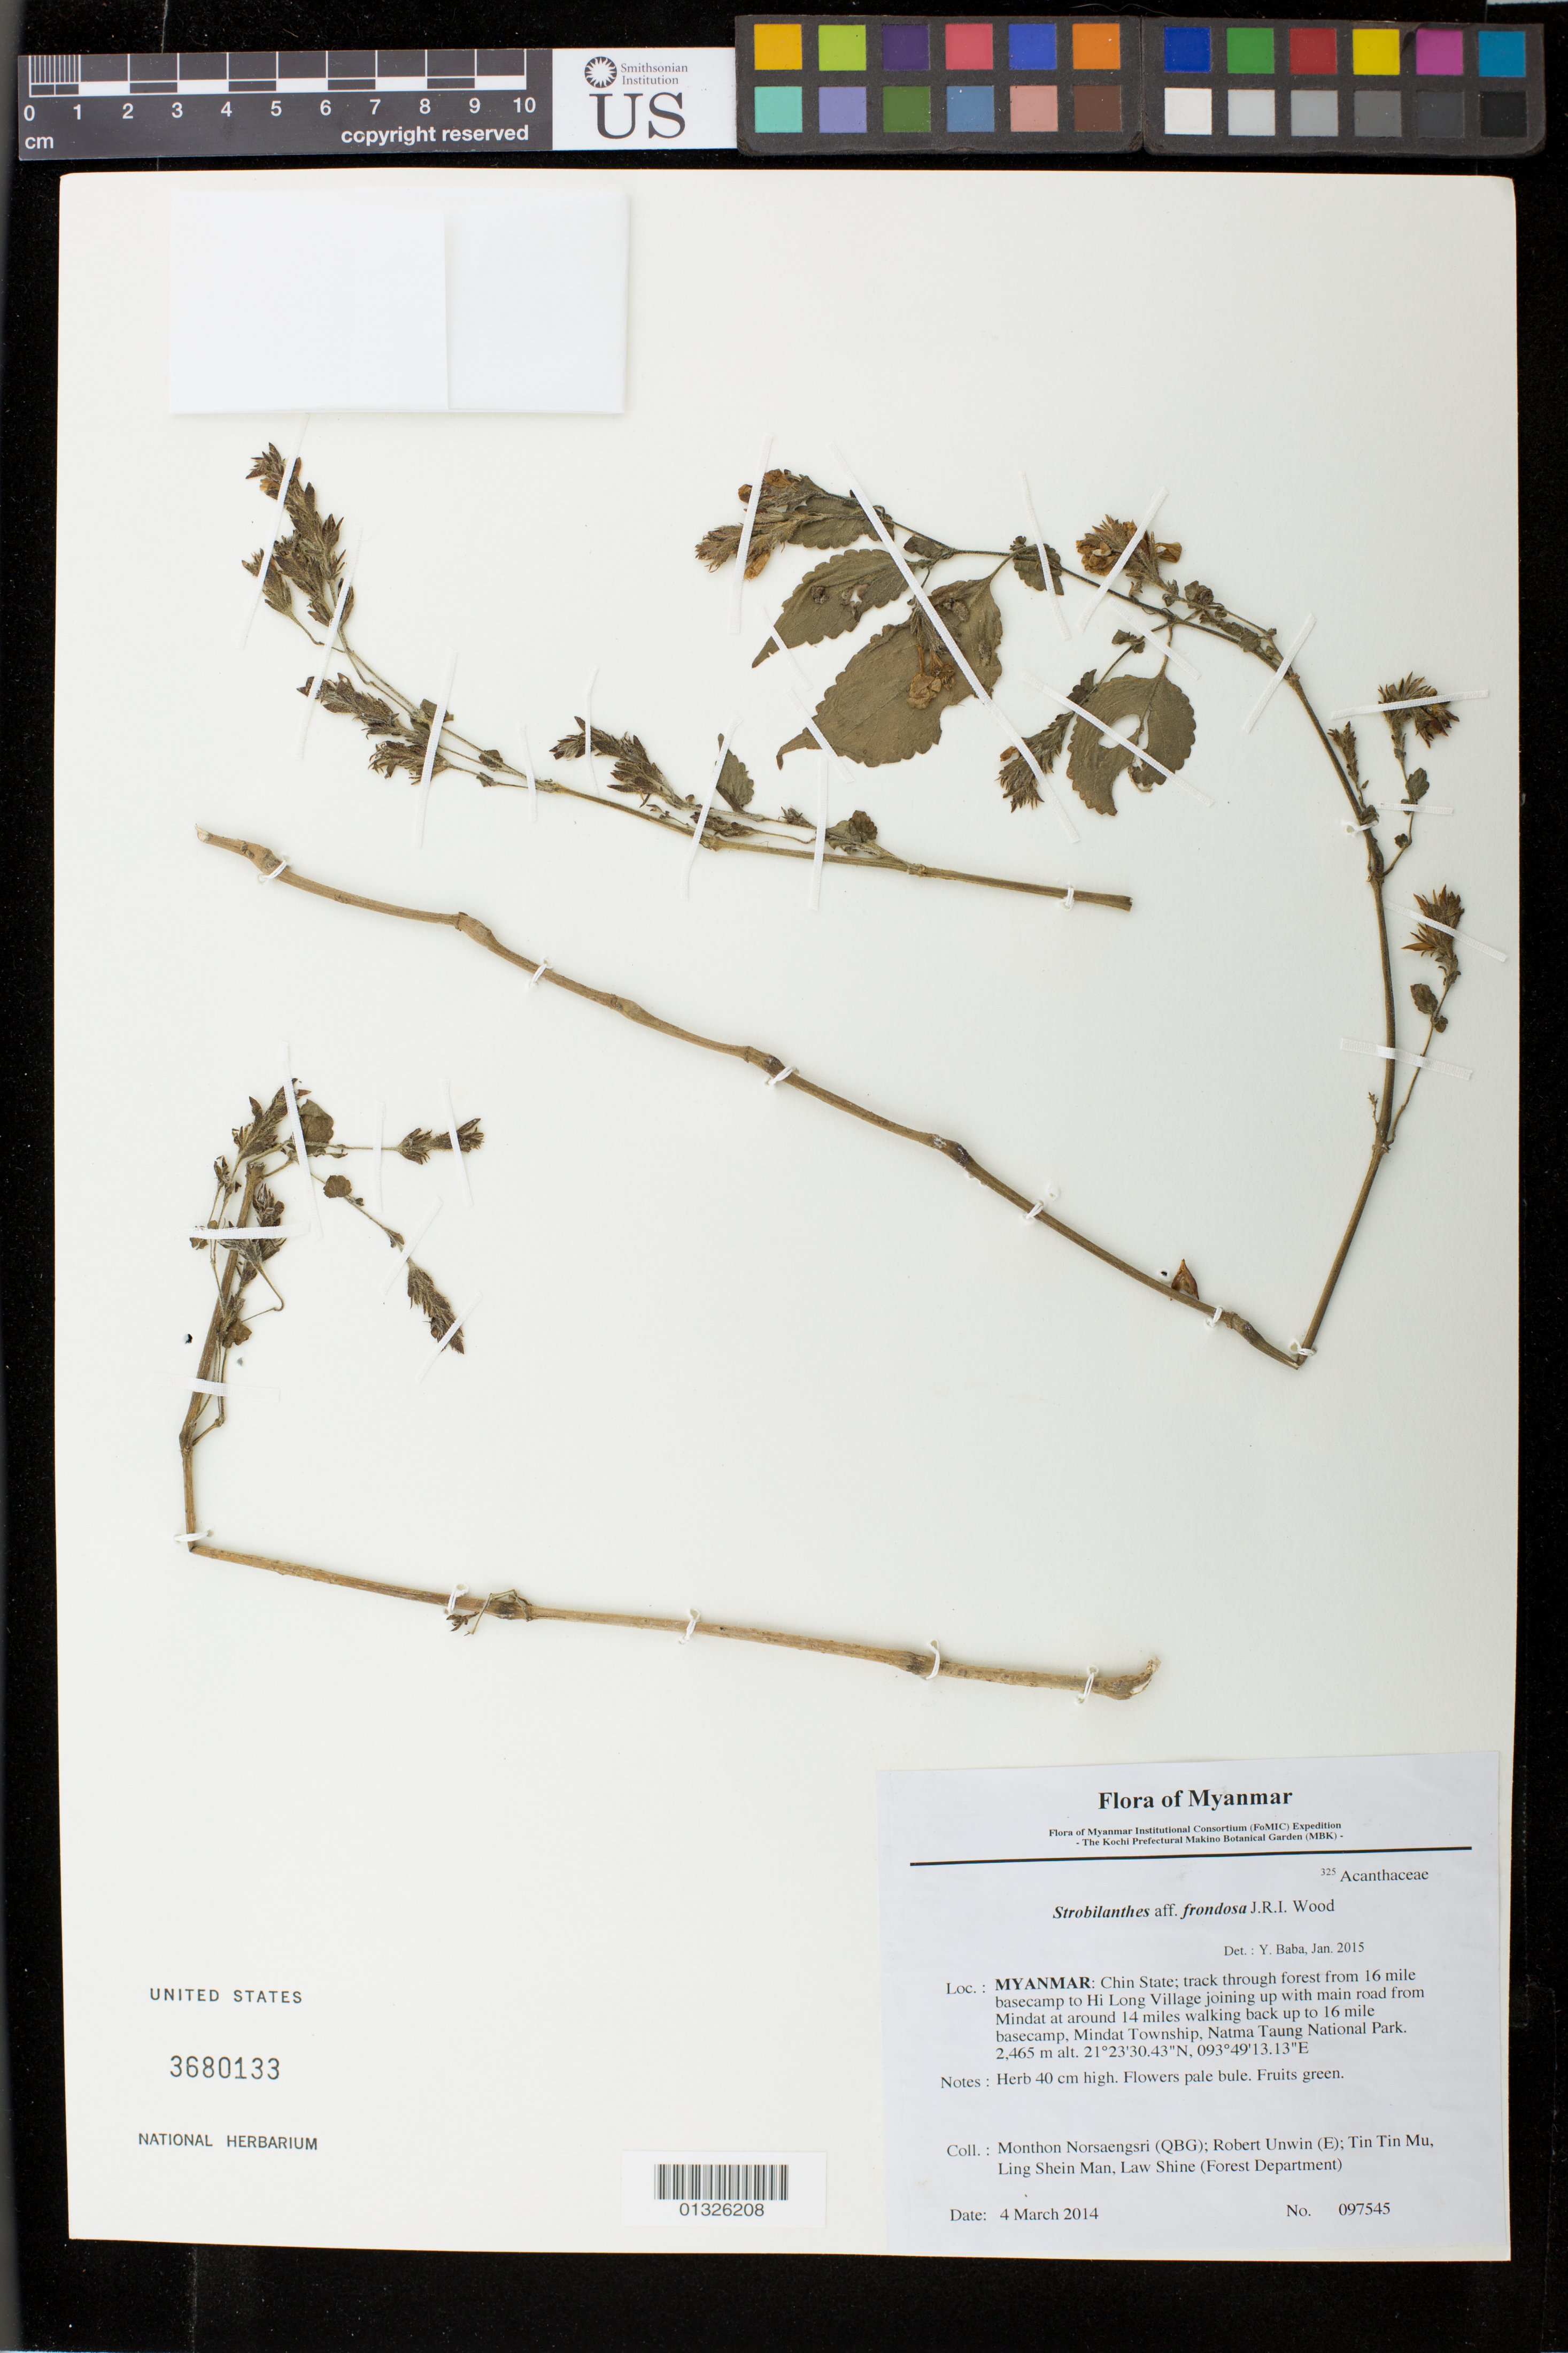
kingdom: Plantae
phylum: Tracheophyta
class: Magnoliopsida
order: Lamiales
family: Acanthaceae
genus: Strobilanthes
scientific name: Strobilanthes frondosa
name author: J.R.I. Wood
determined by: Baba, Y.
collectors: M. Norsaengsri, R. Unwin, Tin Tin Mu, Ling Shein Man & L. Shine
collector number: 97545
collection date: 2014-03-04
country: Myanmar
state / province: Chin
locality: Track through forest from 16 mile basecamp to Hi Long Village joining up with main road from Mindat at around 14 miles walking back up to 16 mile basecamp, Mindat Township, Natma Taung National Park.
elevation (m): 2465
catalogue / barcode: US 3680133